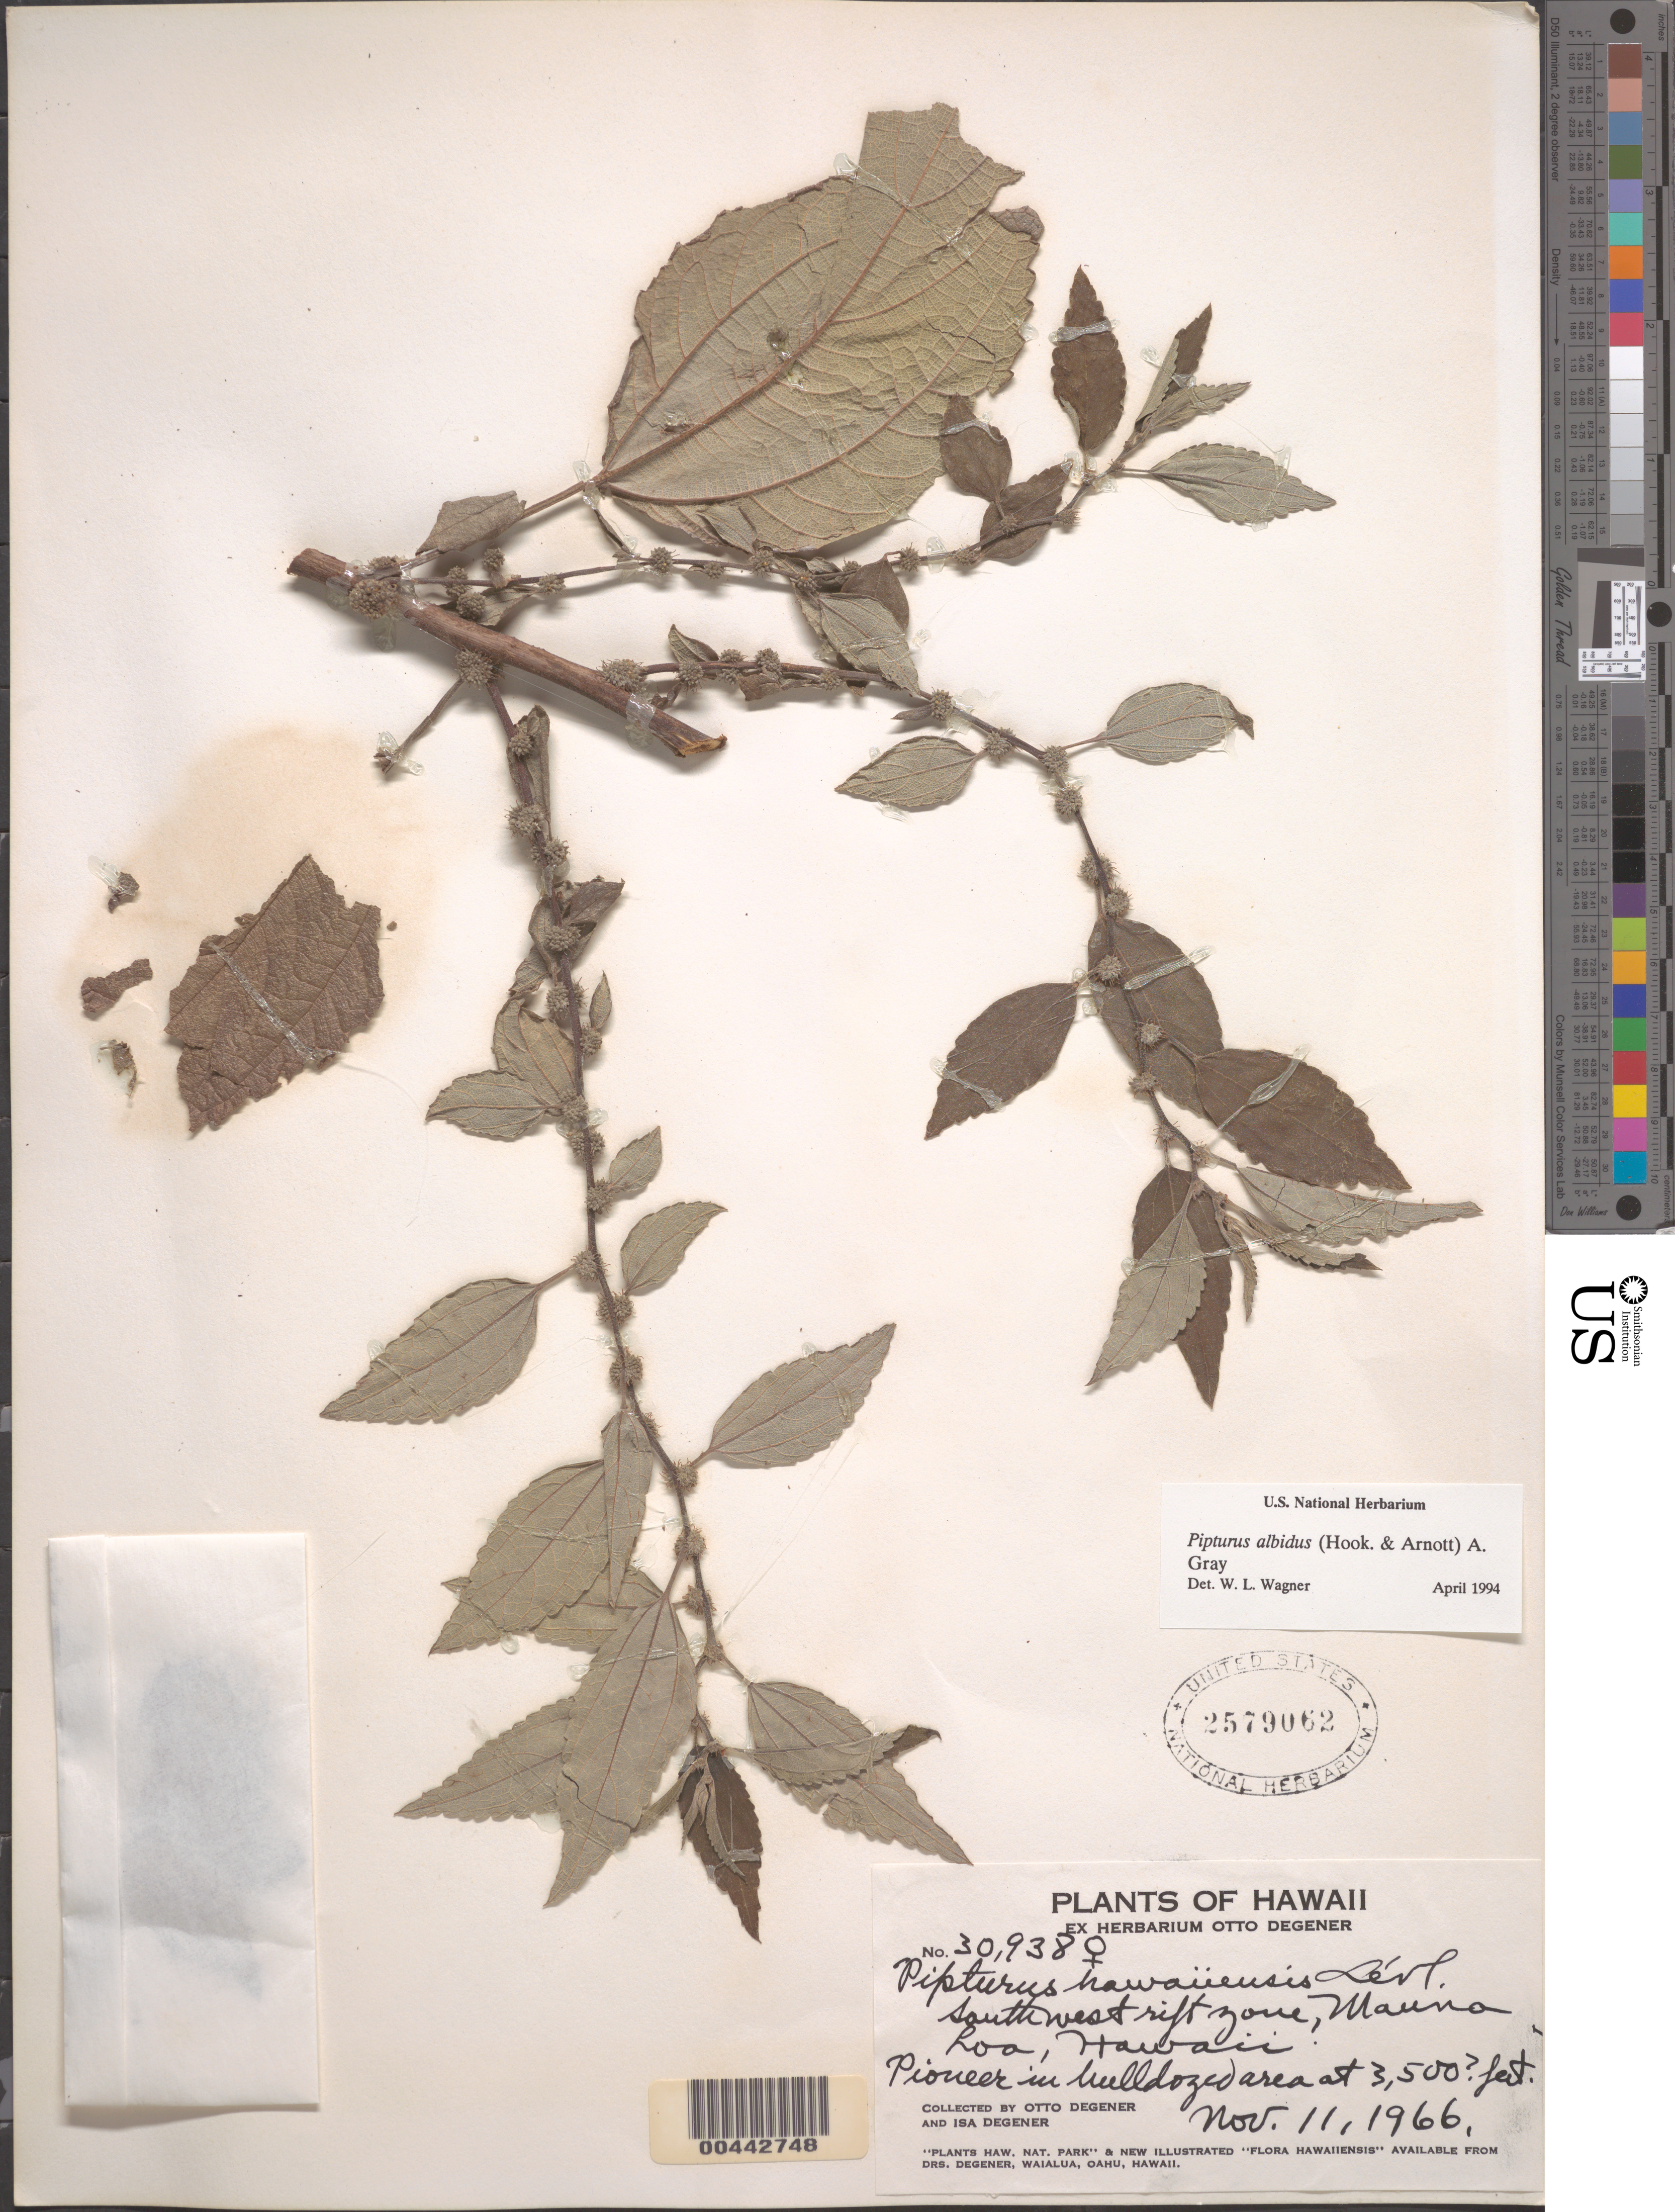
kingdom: Plantae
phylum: Tracheophyta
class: Magnoliopsida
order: Rosales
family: Urticaceae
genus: Pipturus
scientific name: Pipturus albidus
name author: (Hook. & Arn.) A. Gray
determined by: Wagner, W. L., (BOT), Smithsonian Institution - National Museum of Natural History (UNITED STATES)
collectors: O. Degener & I. Degener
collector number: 30938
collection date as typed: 11 Nov 1966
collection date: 1966-11-11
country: United States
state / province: Hawaii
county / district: Hawaii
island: Hawaii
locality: Southwest rift zone, Mauna Loa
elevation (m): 1067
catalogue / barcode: US 2579062